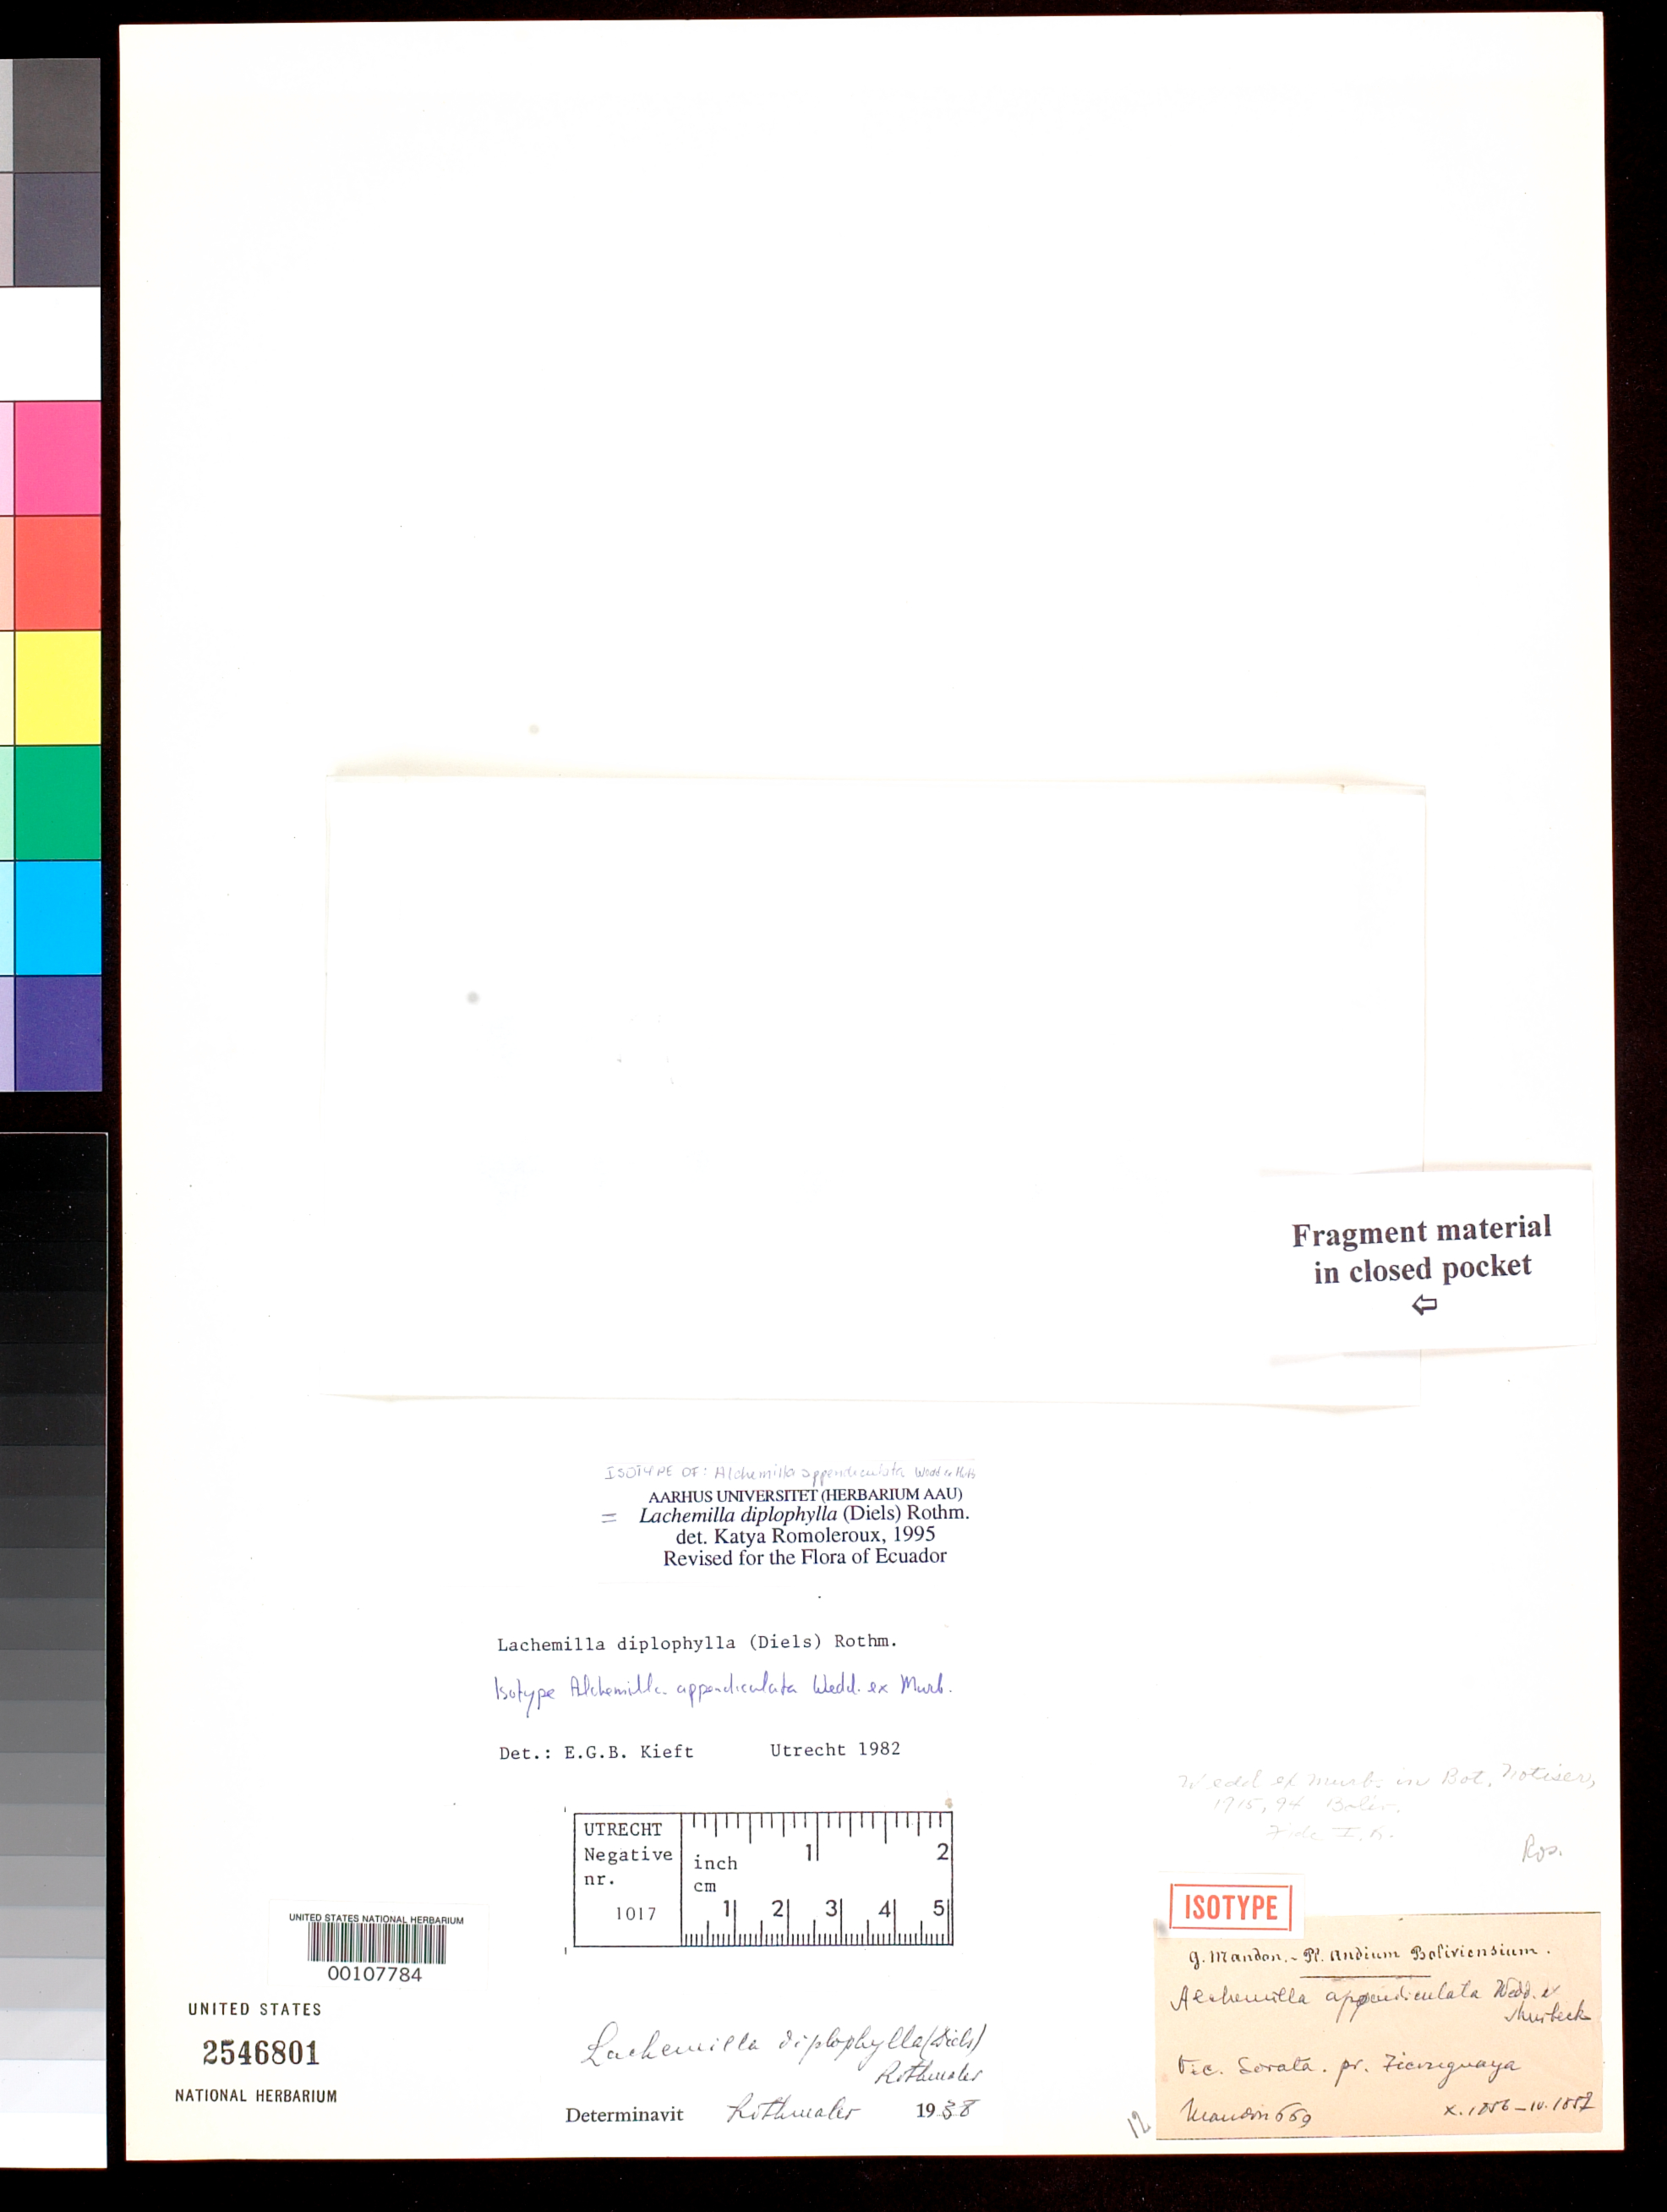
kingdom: Plantae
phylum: Tracheophyta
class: Magnoliopsida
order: Rosales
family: Rosaceae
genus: Alchemilla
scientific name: Alchemilla appendiculata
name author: Wedd. ex Murbeck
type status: Isotype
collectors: G. Mandon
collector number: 669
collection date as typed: Oct 1856 to -- Apr 1857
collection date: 1856-10/1857-04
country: Bolivia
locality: Sorata; Ficuriguaya.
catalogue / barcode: US 2546801